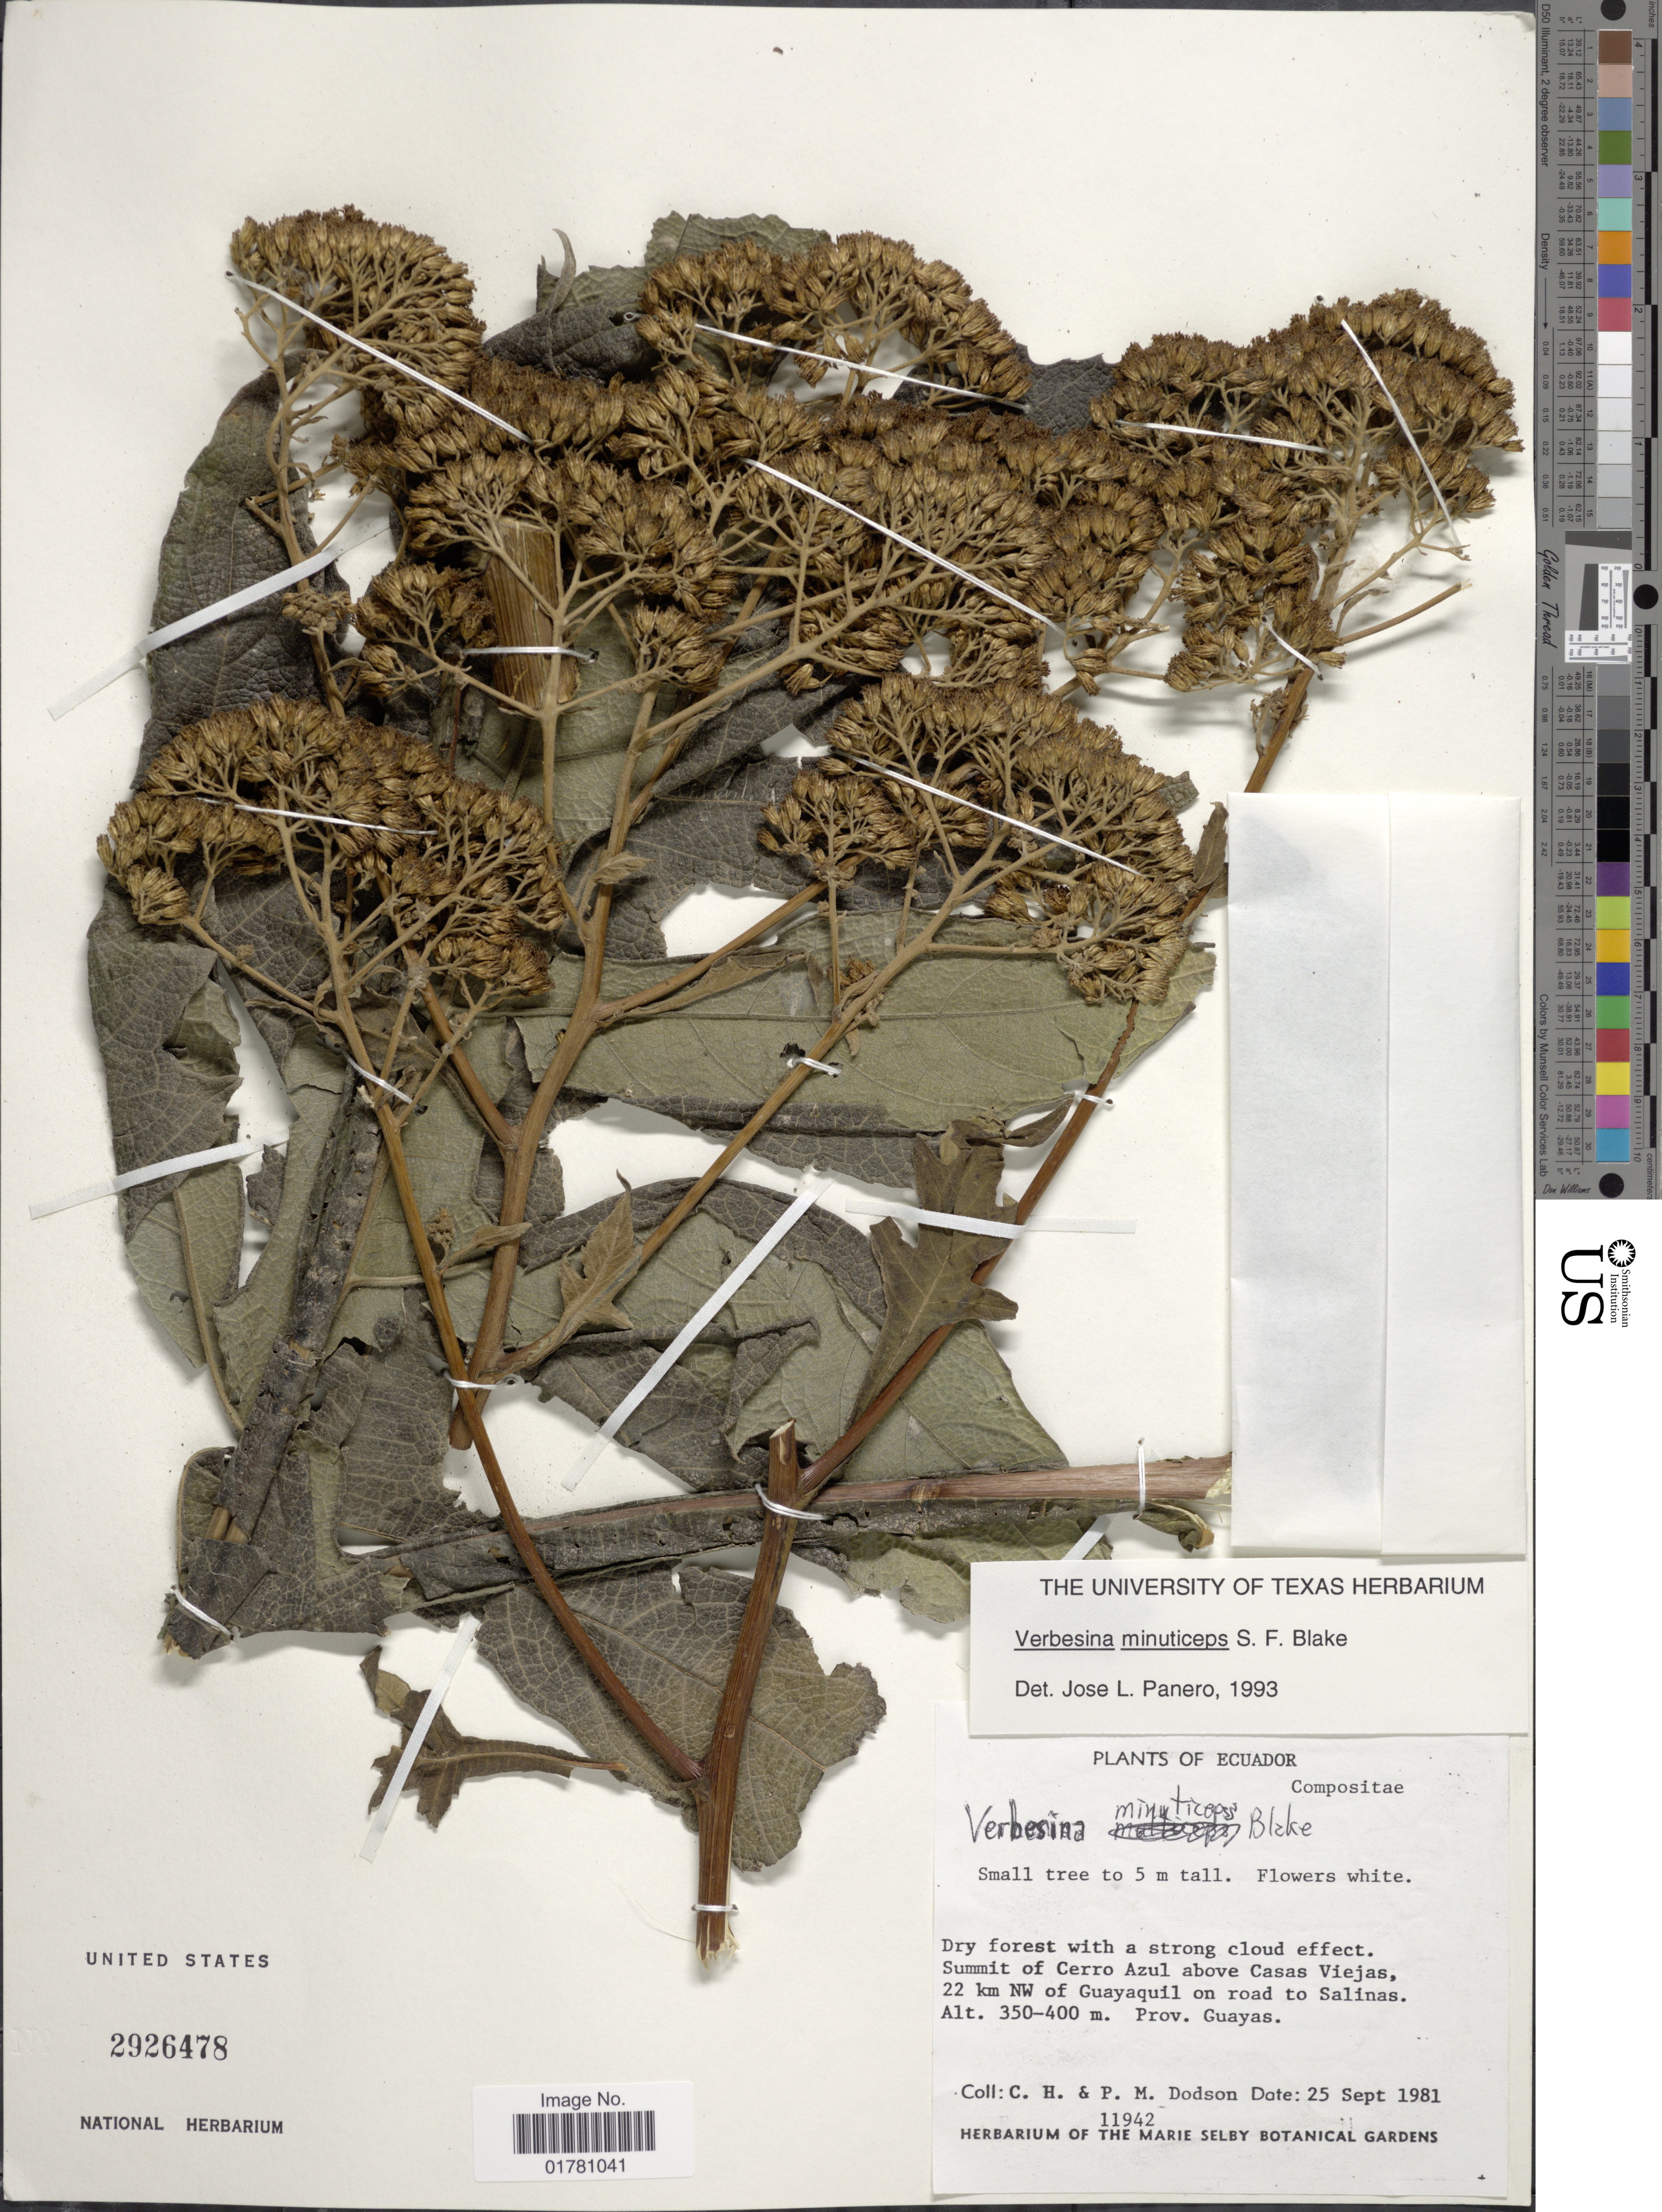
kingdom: Plantae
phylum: Tracheophyta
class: Magnoliopsida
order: Asterales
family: Asteraceae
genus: Verbesina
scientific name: Verbesina minuticeps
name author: S.F. Blake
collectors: C. H. Dodson & P. M. Dodson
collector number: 11942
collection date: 1981-09-25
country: Ecuador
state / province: Guayas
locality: Summit of Cerro Azul above Casas Viejas, 22 km NW of Guayaquil on road to Salinas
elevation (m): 350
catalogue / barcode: US 2926478